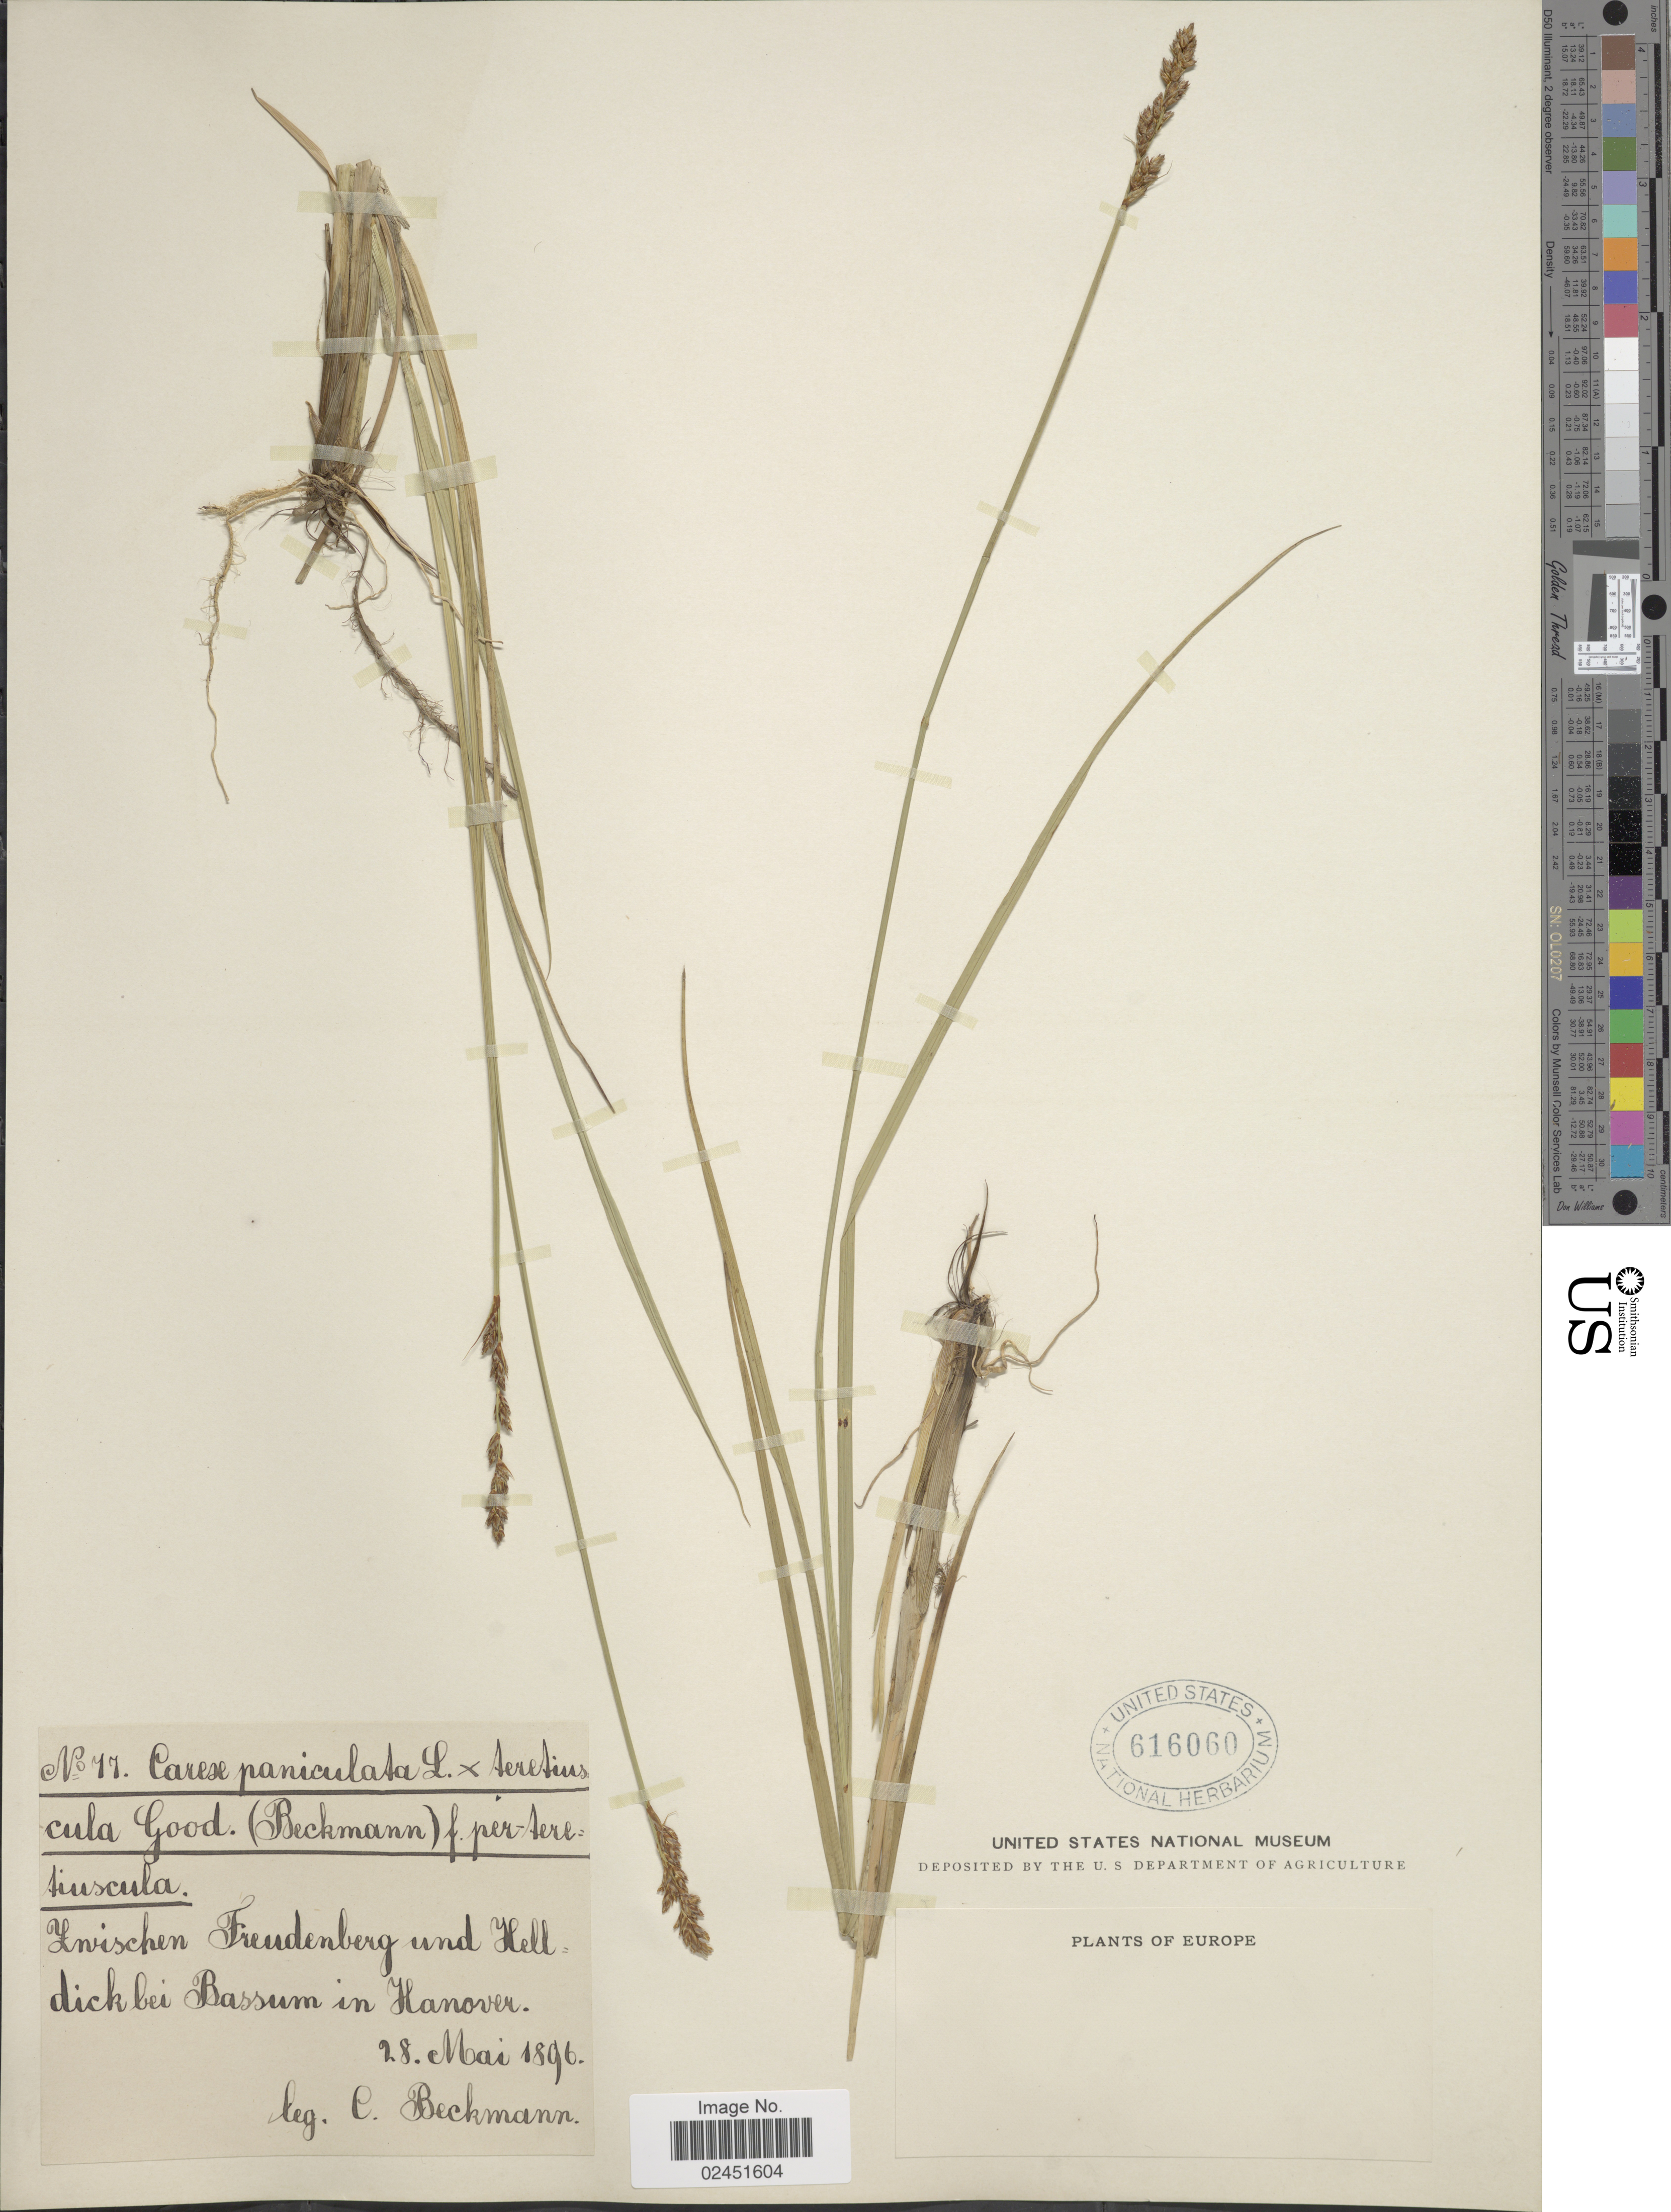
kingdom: Plantae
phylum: Tracheophyta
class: Liliopsida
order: Poales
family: Cyperaceae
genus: Carex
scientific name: Carex paniculata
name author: L.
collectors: C. Beckmann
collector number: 77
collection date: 1896-05-28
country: Germany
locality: Zwischen Freudenberg und Hell-dick bei Bassum in Hanover [interpreted]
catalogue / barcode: US 616060